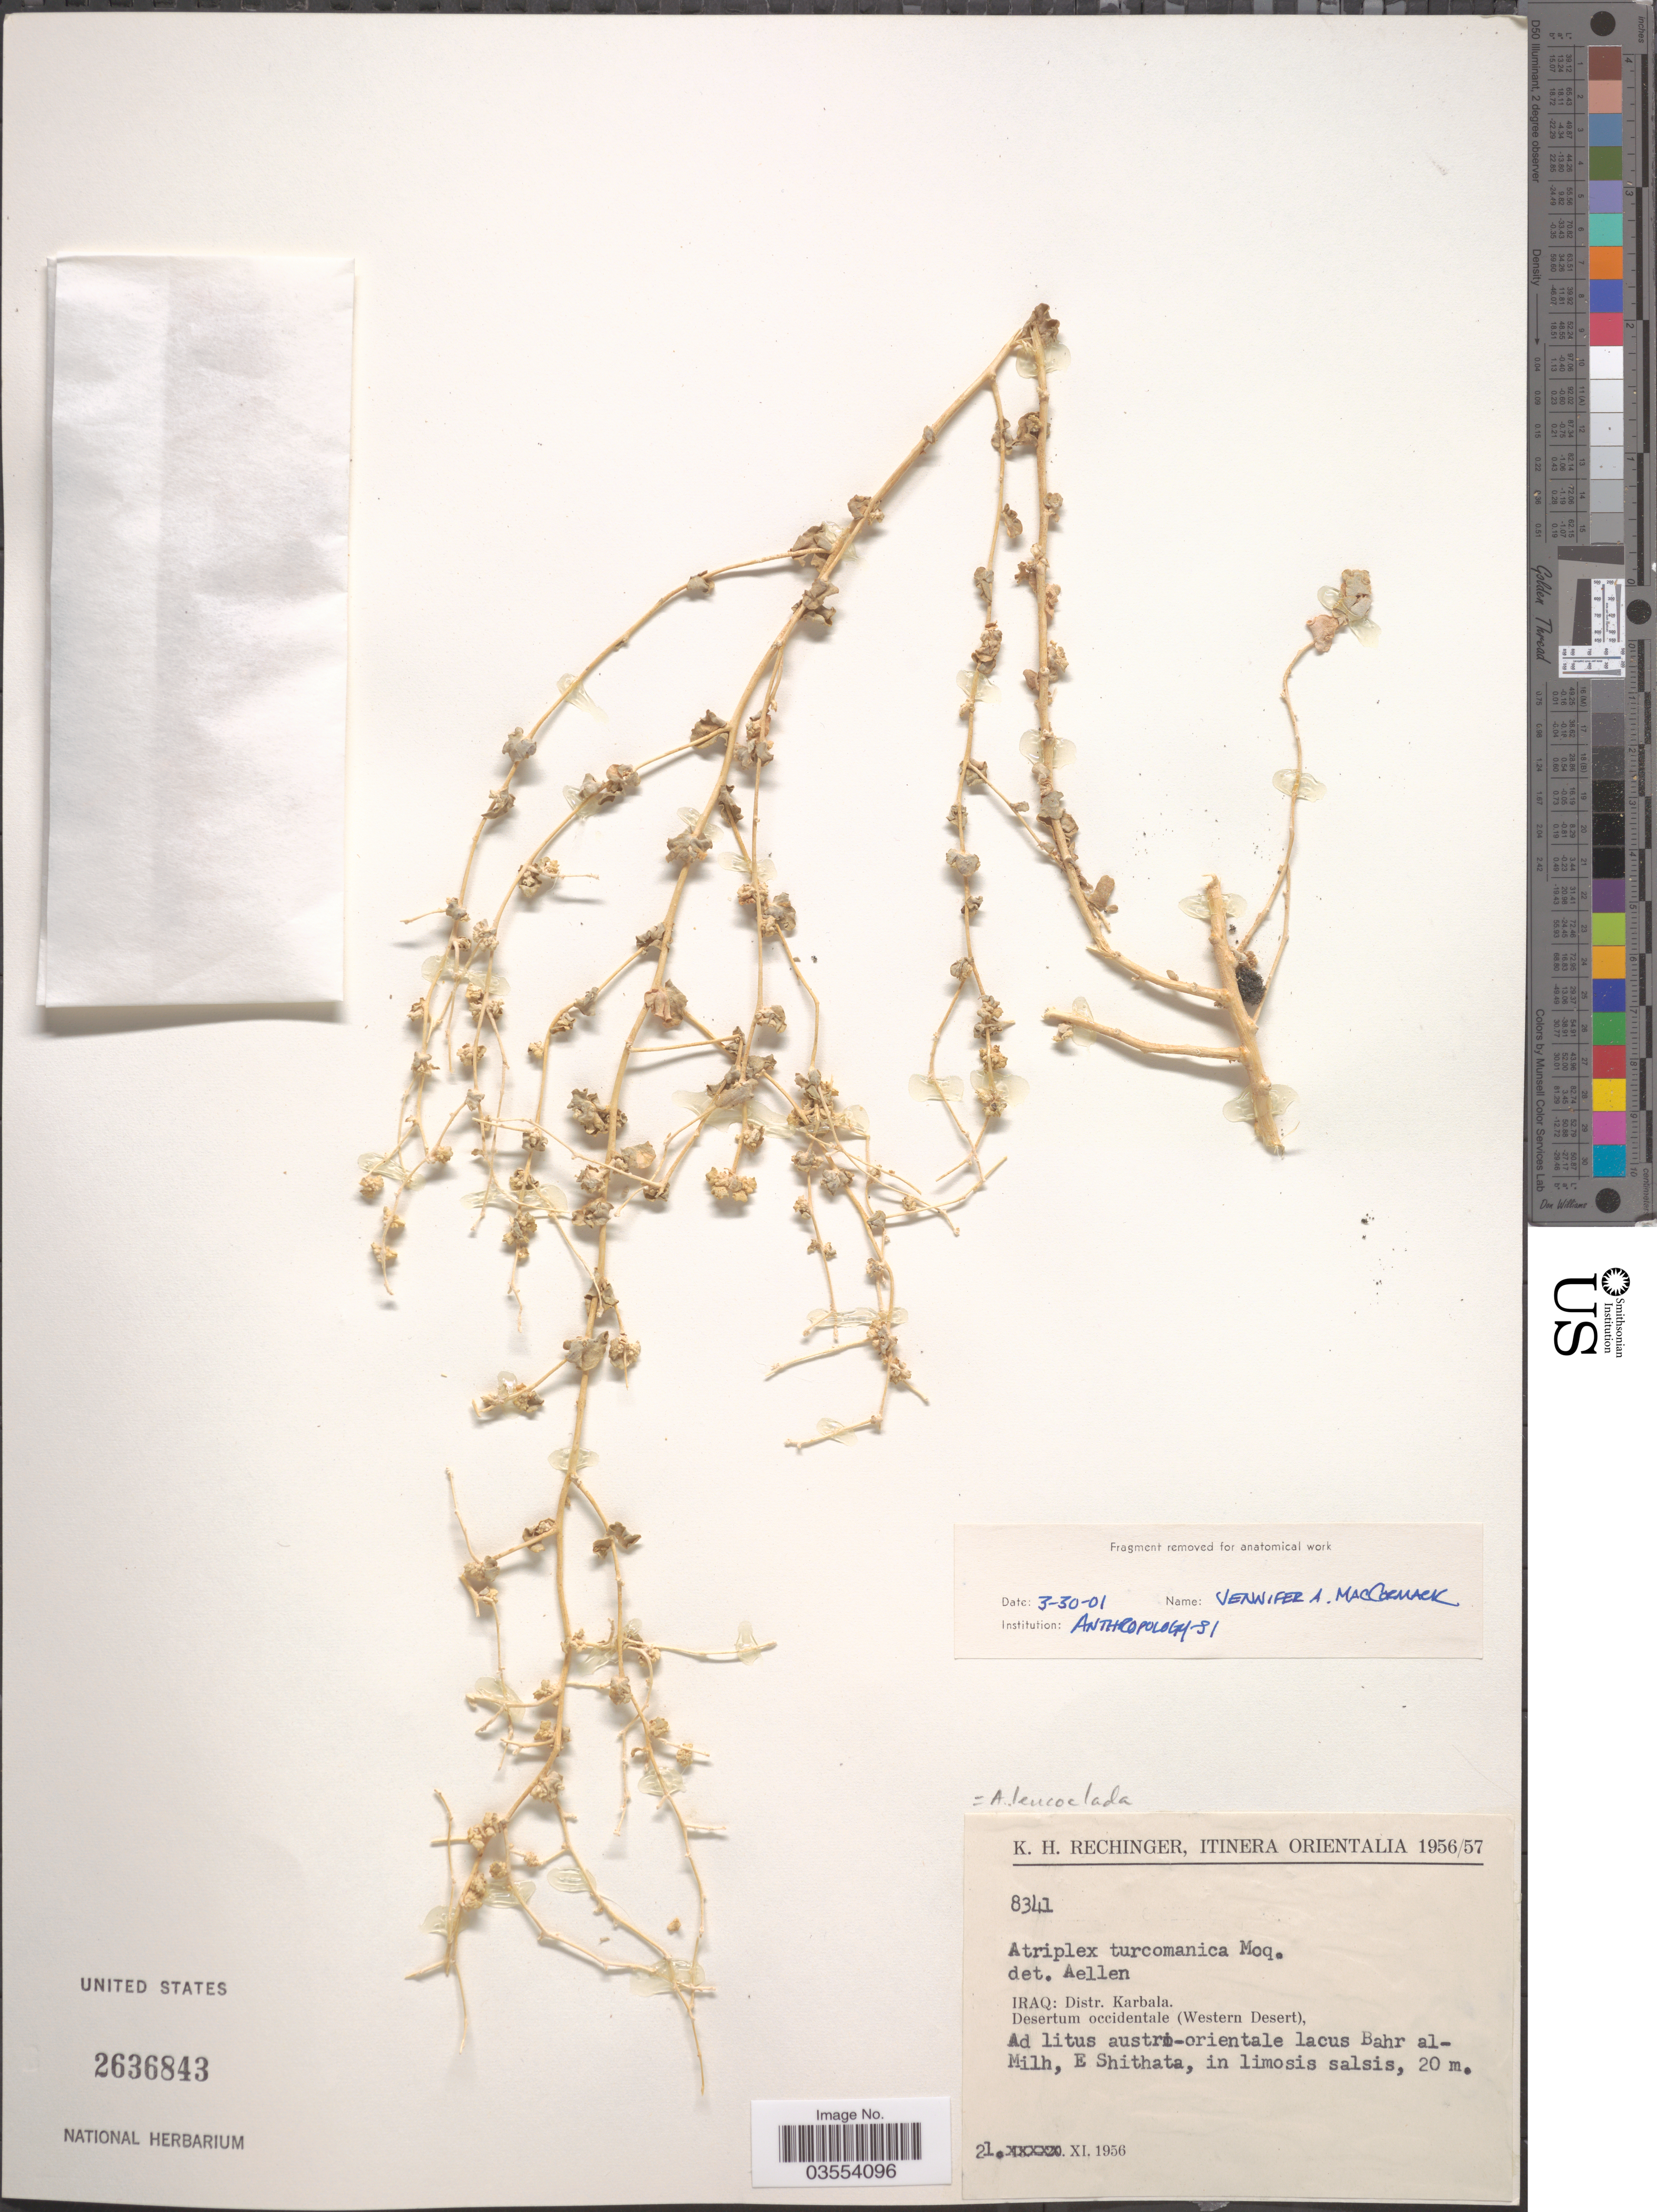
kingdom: Plantae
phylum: Tracheophyta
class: Magnoliopsida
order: Caryophyllales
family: Amaranthaceae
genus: Atriplex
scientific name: Atriplex leucoclada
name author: Boiss.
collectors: K. H. Rechinger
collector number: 8341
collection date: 1956-11-21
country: Iraq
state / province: Al Karbala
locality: Itinera Orientalia. [unsure placement] Distr. Karbala. Desertum occidentale (Western Desert), Ad litus austro-orientale lacus Bahr al-Milh, E Shithata.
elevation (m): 20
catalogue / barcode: US 2636843